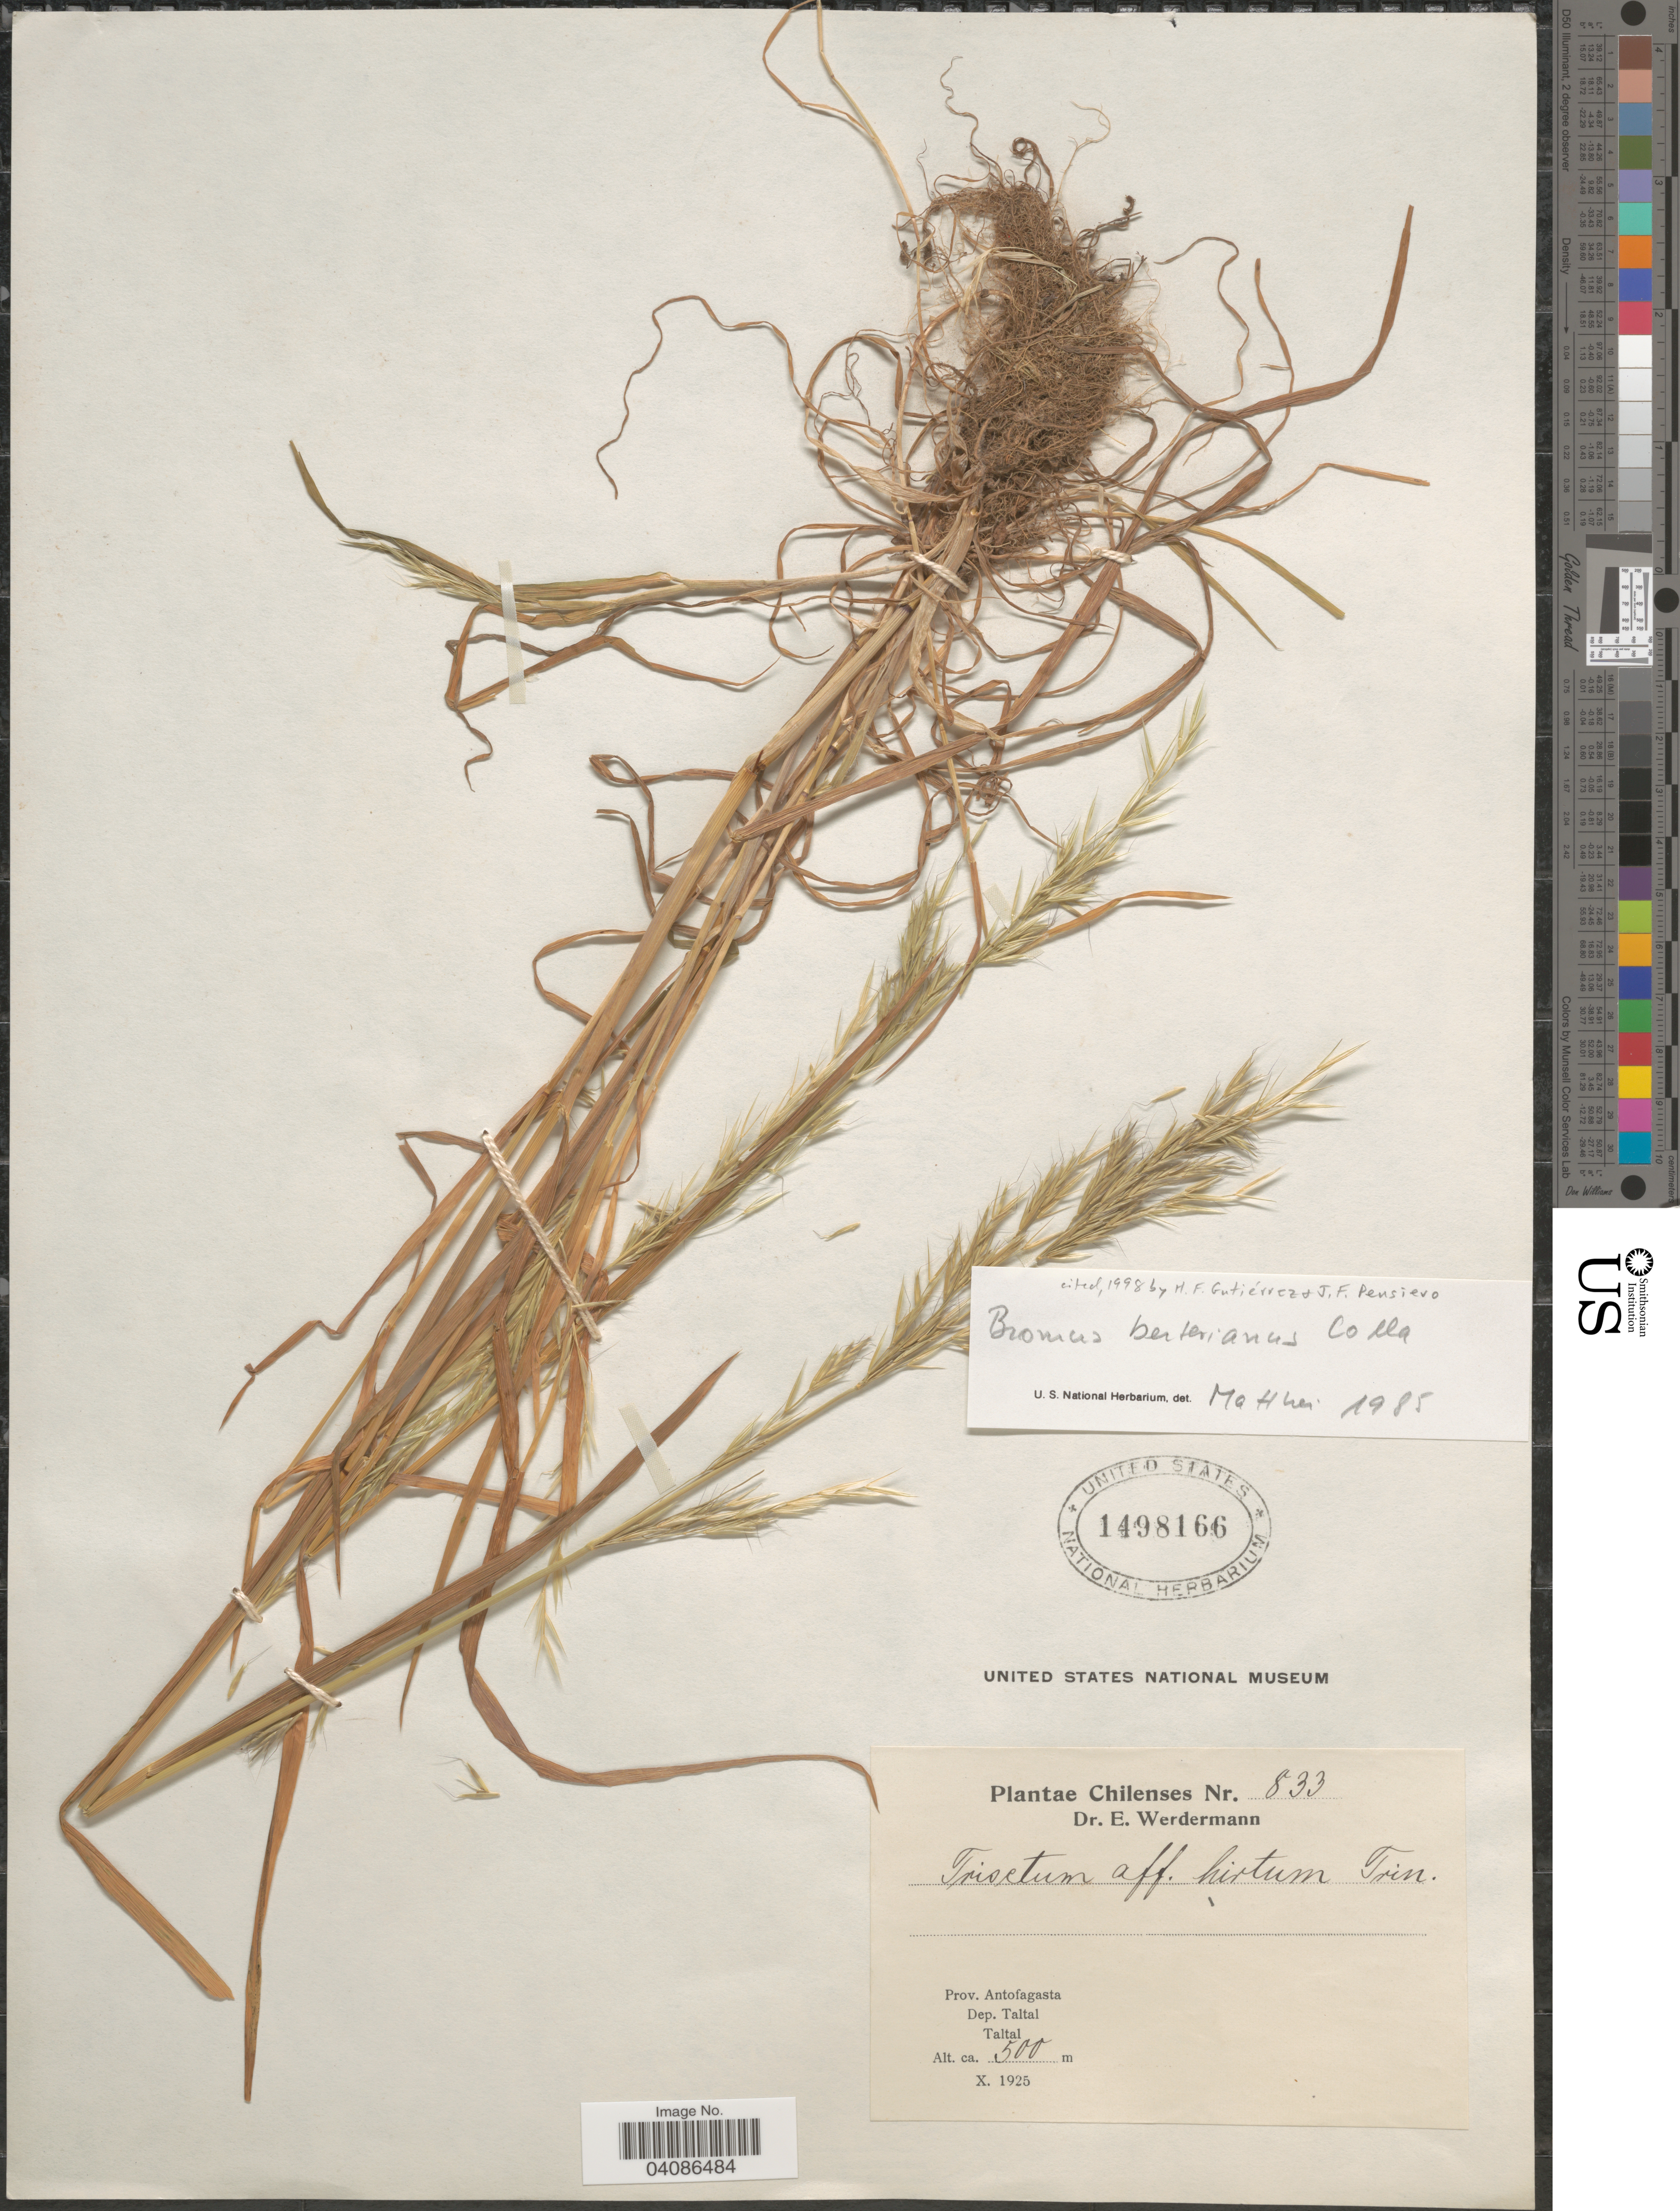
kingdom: Plantae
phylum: Tracheophyta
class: Liliopsida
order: Poales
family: Poaceae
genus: Bromus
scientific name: Bromus berteroanus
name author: Colla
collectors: E. Werdermann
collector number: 833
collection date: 1925-10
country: Chile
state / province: Antofagasta (II)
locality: Dep. Taltal. Taltal.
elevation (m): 500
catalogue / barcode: US 1498166